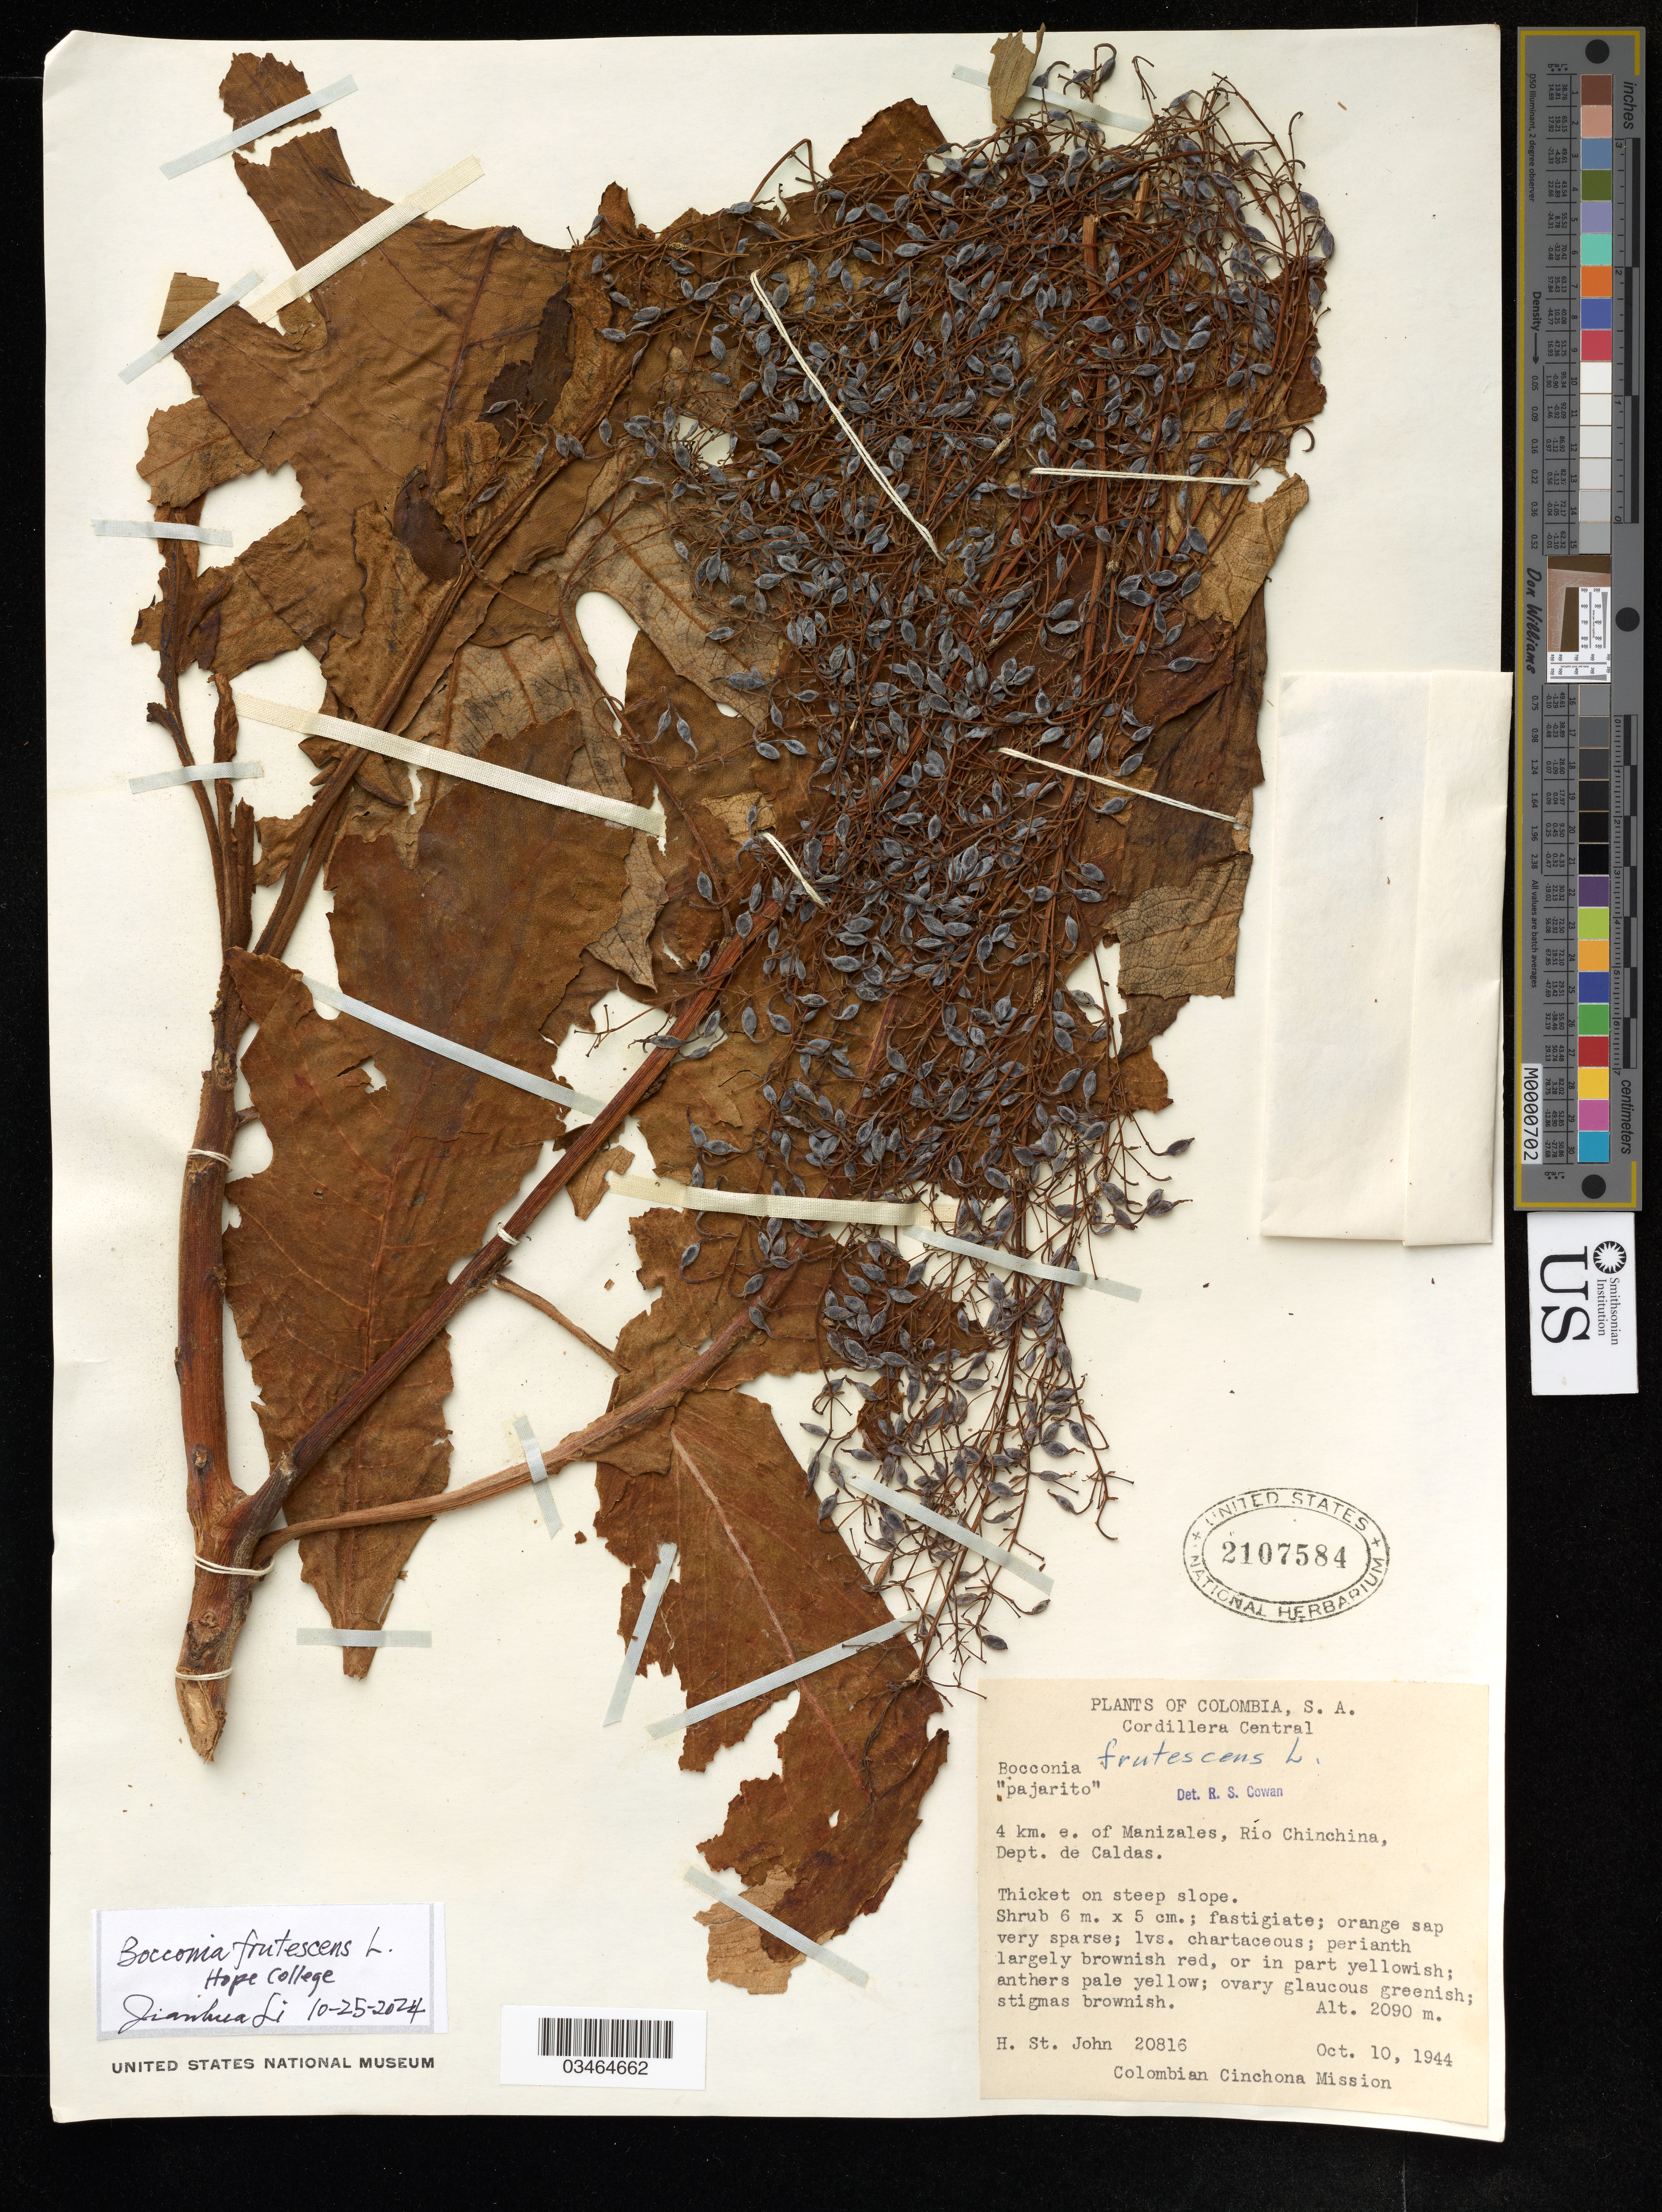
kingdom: Plantae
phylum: Tracheophyta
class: Magnoliopsida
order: Ranunculales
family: Papaveraceae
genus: Bocconia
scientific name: Bocconia frutescens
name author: L.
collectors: S. John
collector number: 20816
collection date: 1944-10-10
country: Colombia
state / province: Caldas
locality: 4 km. e. of Manizales, Rio Chinchina, Dept. de Caldas.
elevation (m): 2090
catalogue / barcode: US 2107584